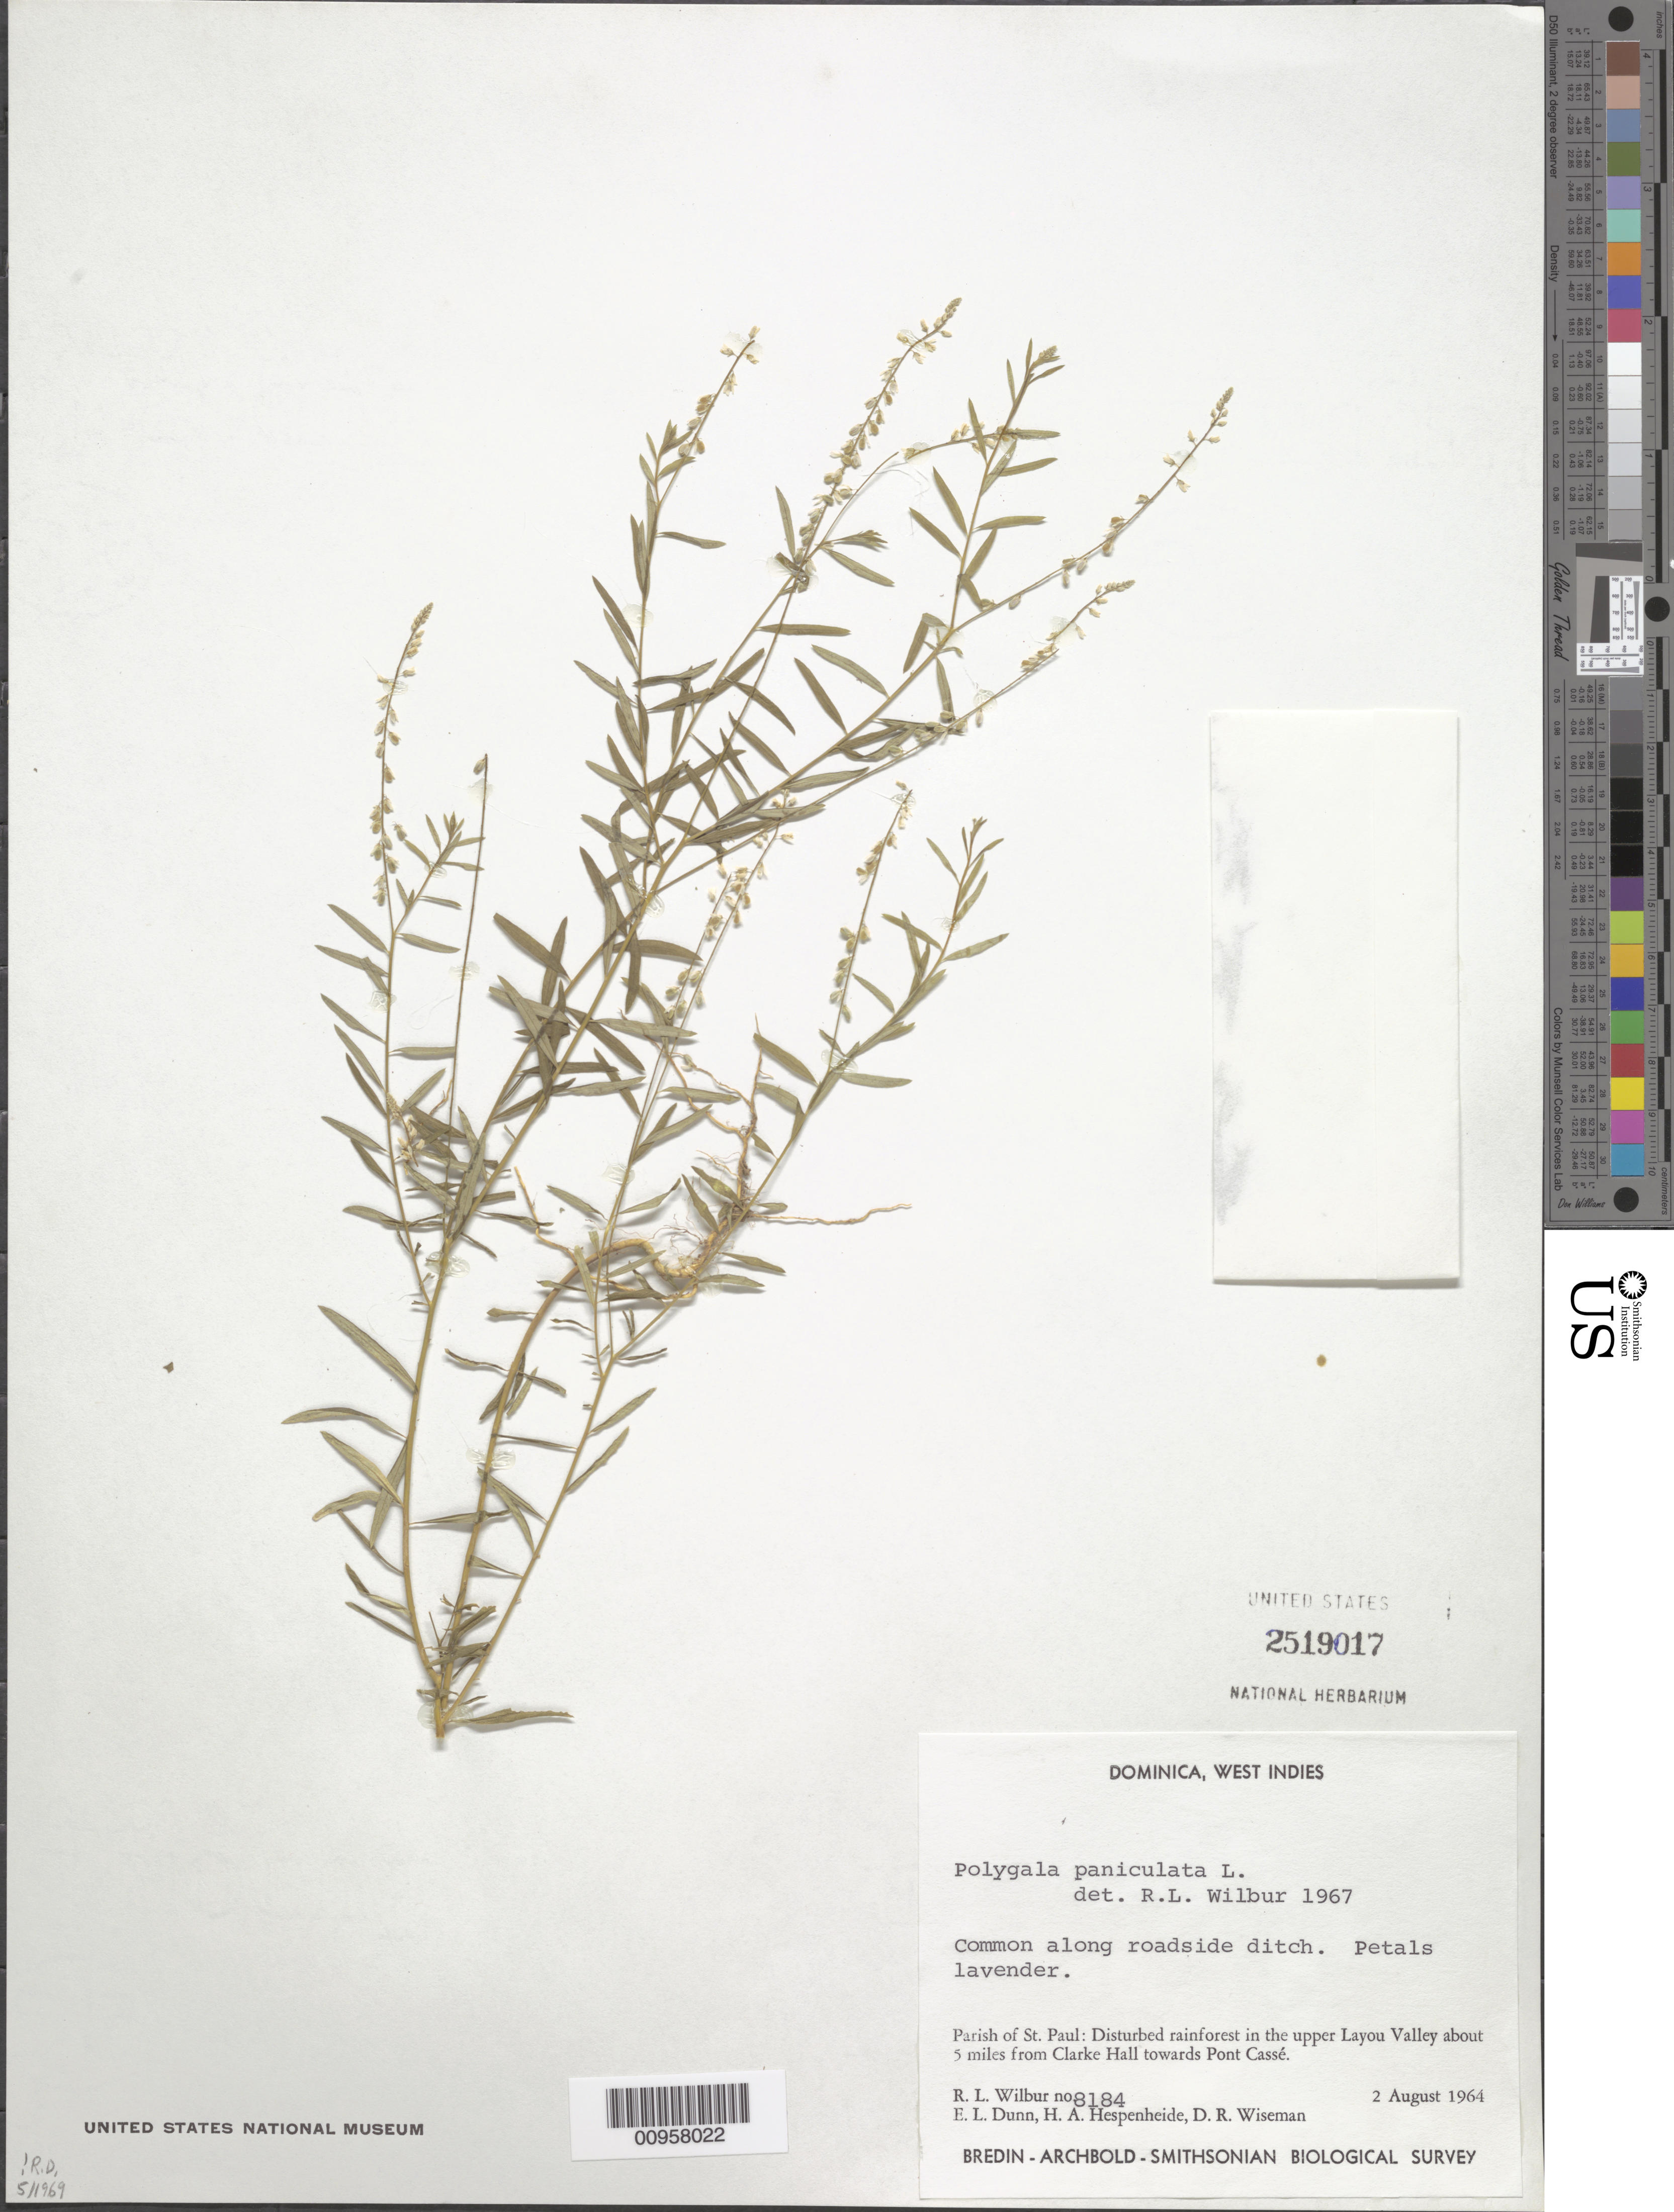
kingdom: Plantae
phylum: Tracheophyta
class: Magnoliopsida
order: Fabales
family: Polygalaceae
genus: Polygala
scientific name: Polygala paniculata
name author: L.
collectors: R. L. Wilbur, E. Dunn, H. A. Hespenheide & D. R. Wiseman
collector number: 8184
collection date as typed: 02 Aug 1964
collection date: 1964-08-02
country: Dominica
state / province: St. Paul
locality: In the upper Layou Valley about 5 miles from Clarke Hall towards Pont Cassé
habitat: Along roadside ditch in disturbed rainforest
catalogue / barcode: US 2519017